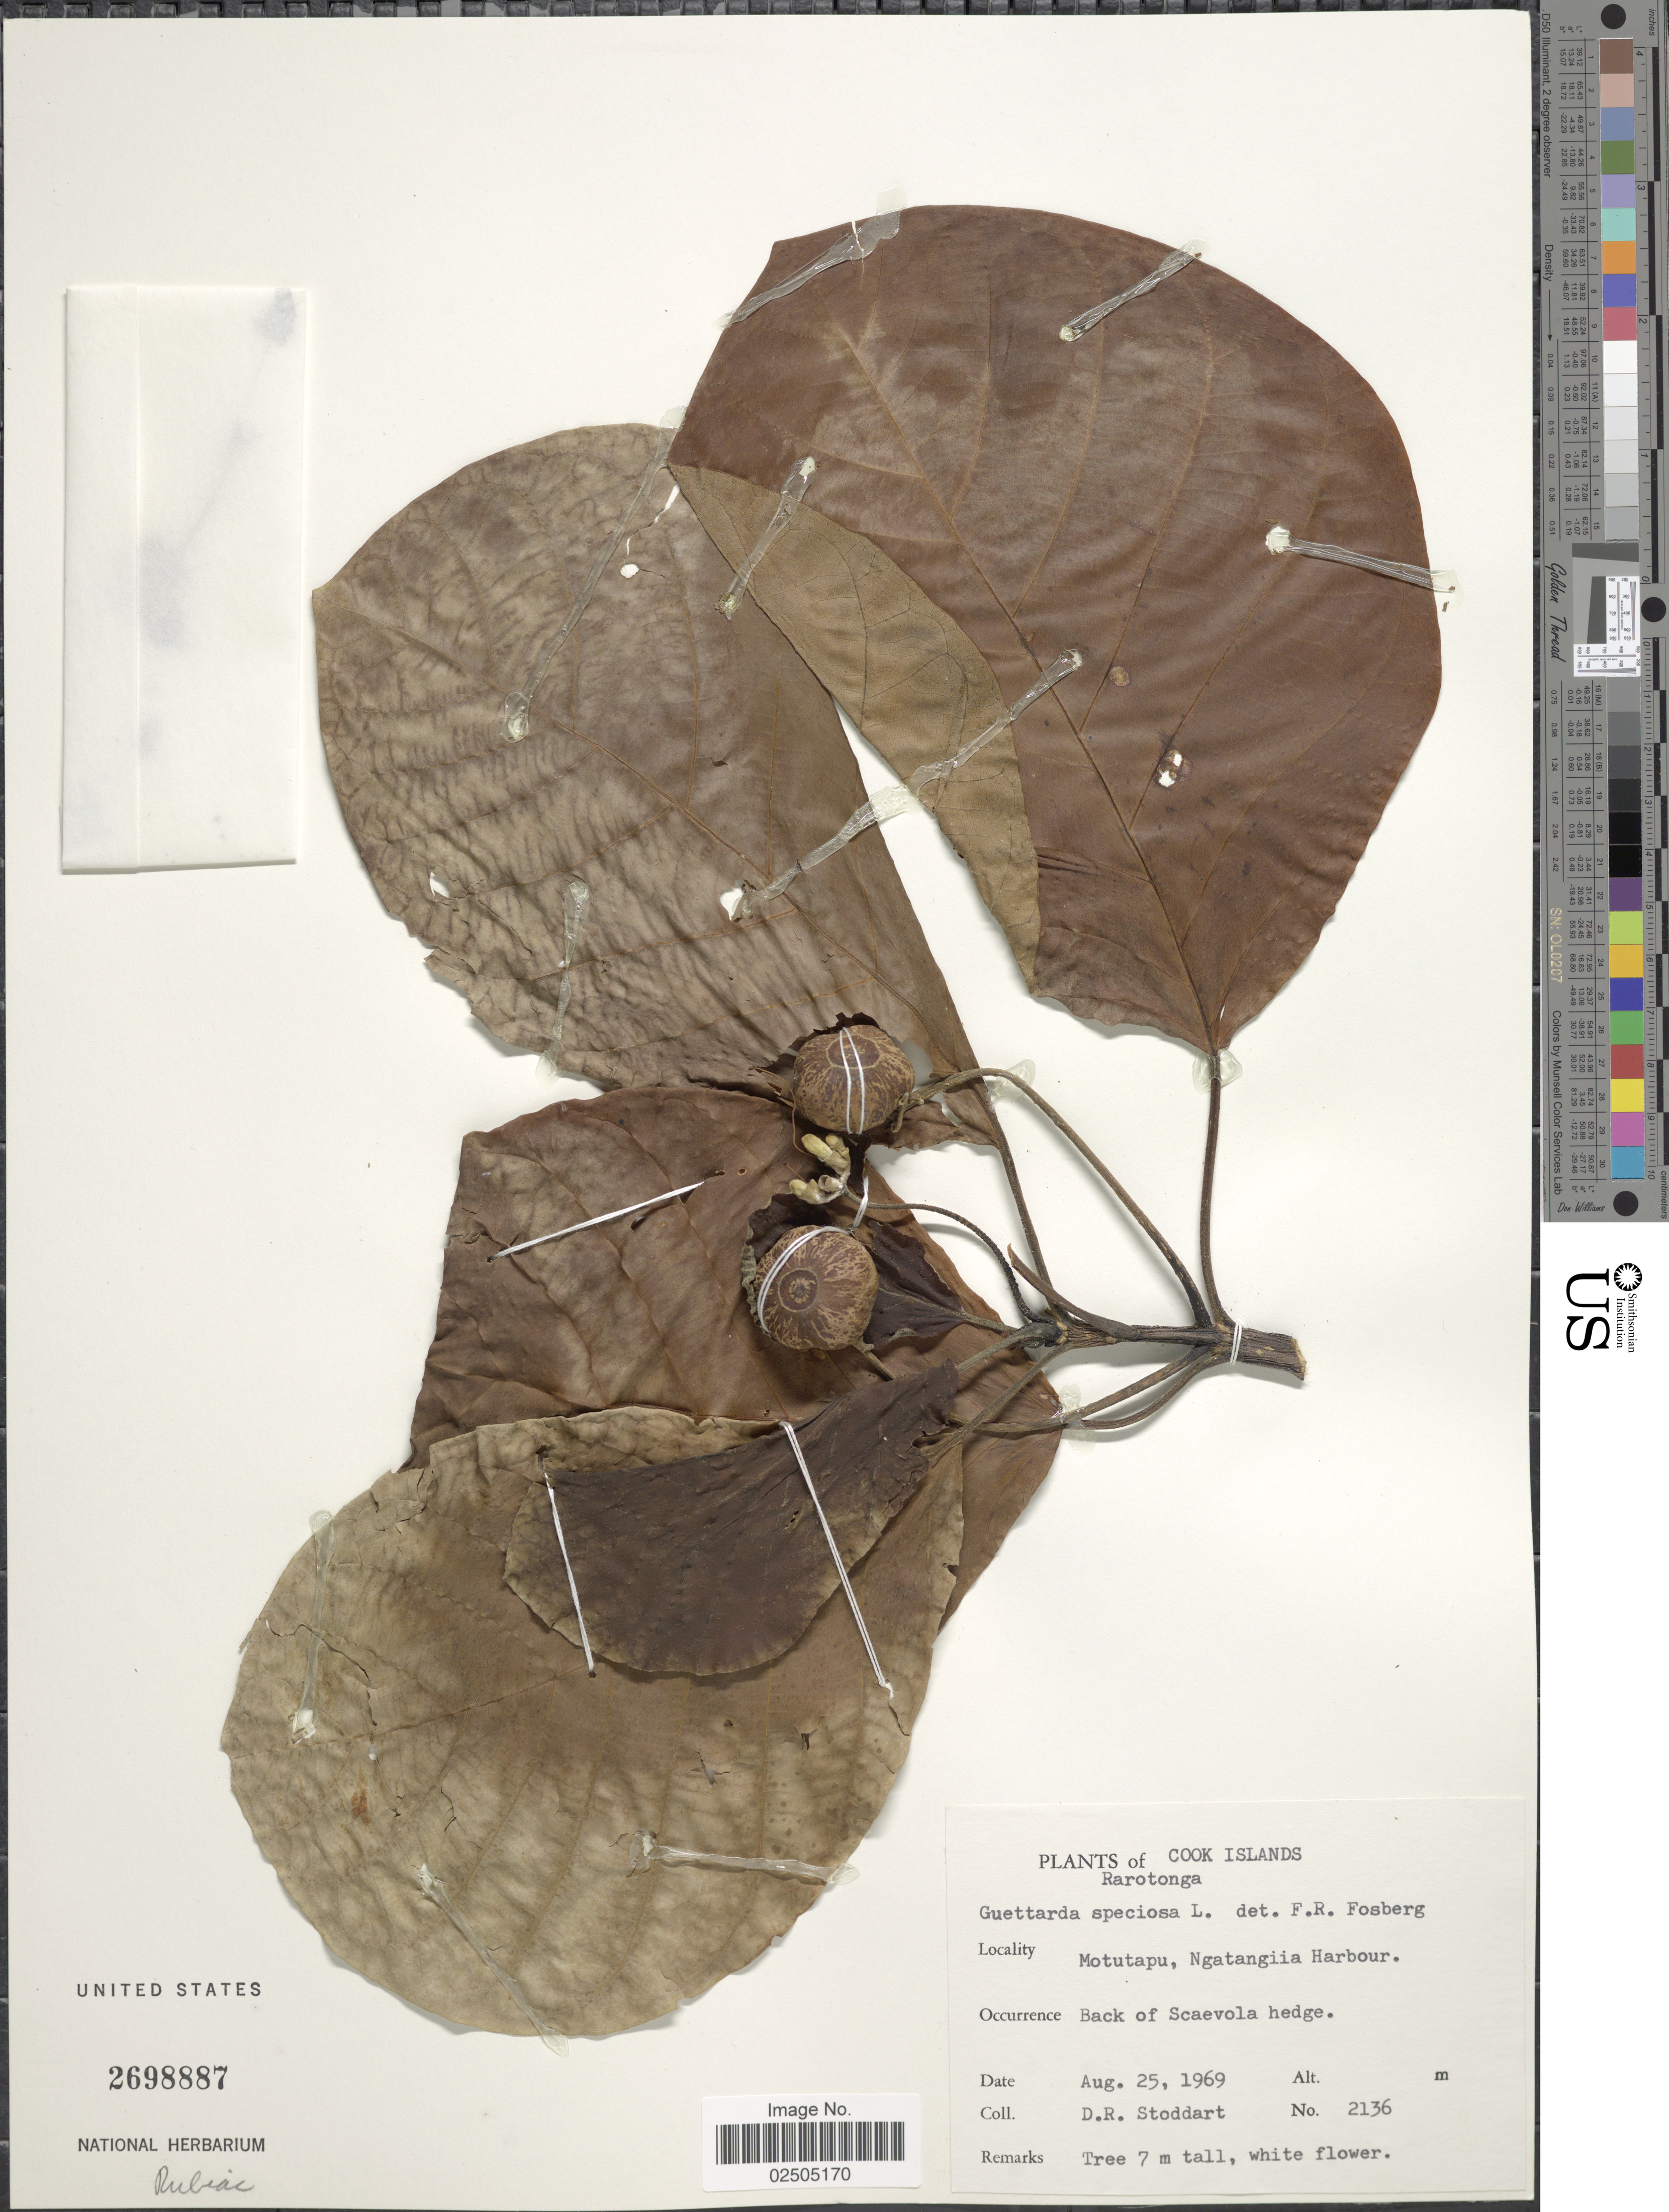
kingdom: Plantae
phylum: Tracheophyta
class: Magnoliopsida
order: Gentianales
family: Rubiaceae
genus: Guettarda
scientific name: Guettarda speciosa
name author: L.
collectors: D. R. Stoddart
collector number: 2136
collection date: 1969-08-25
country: Cook Islands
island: Rarotonga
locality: Rarotonga, Motutapu, Ngatangiia Harbour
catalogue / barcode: US 2698887